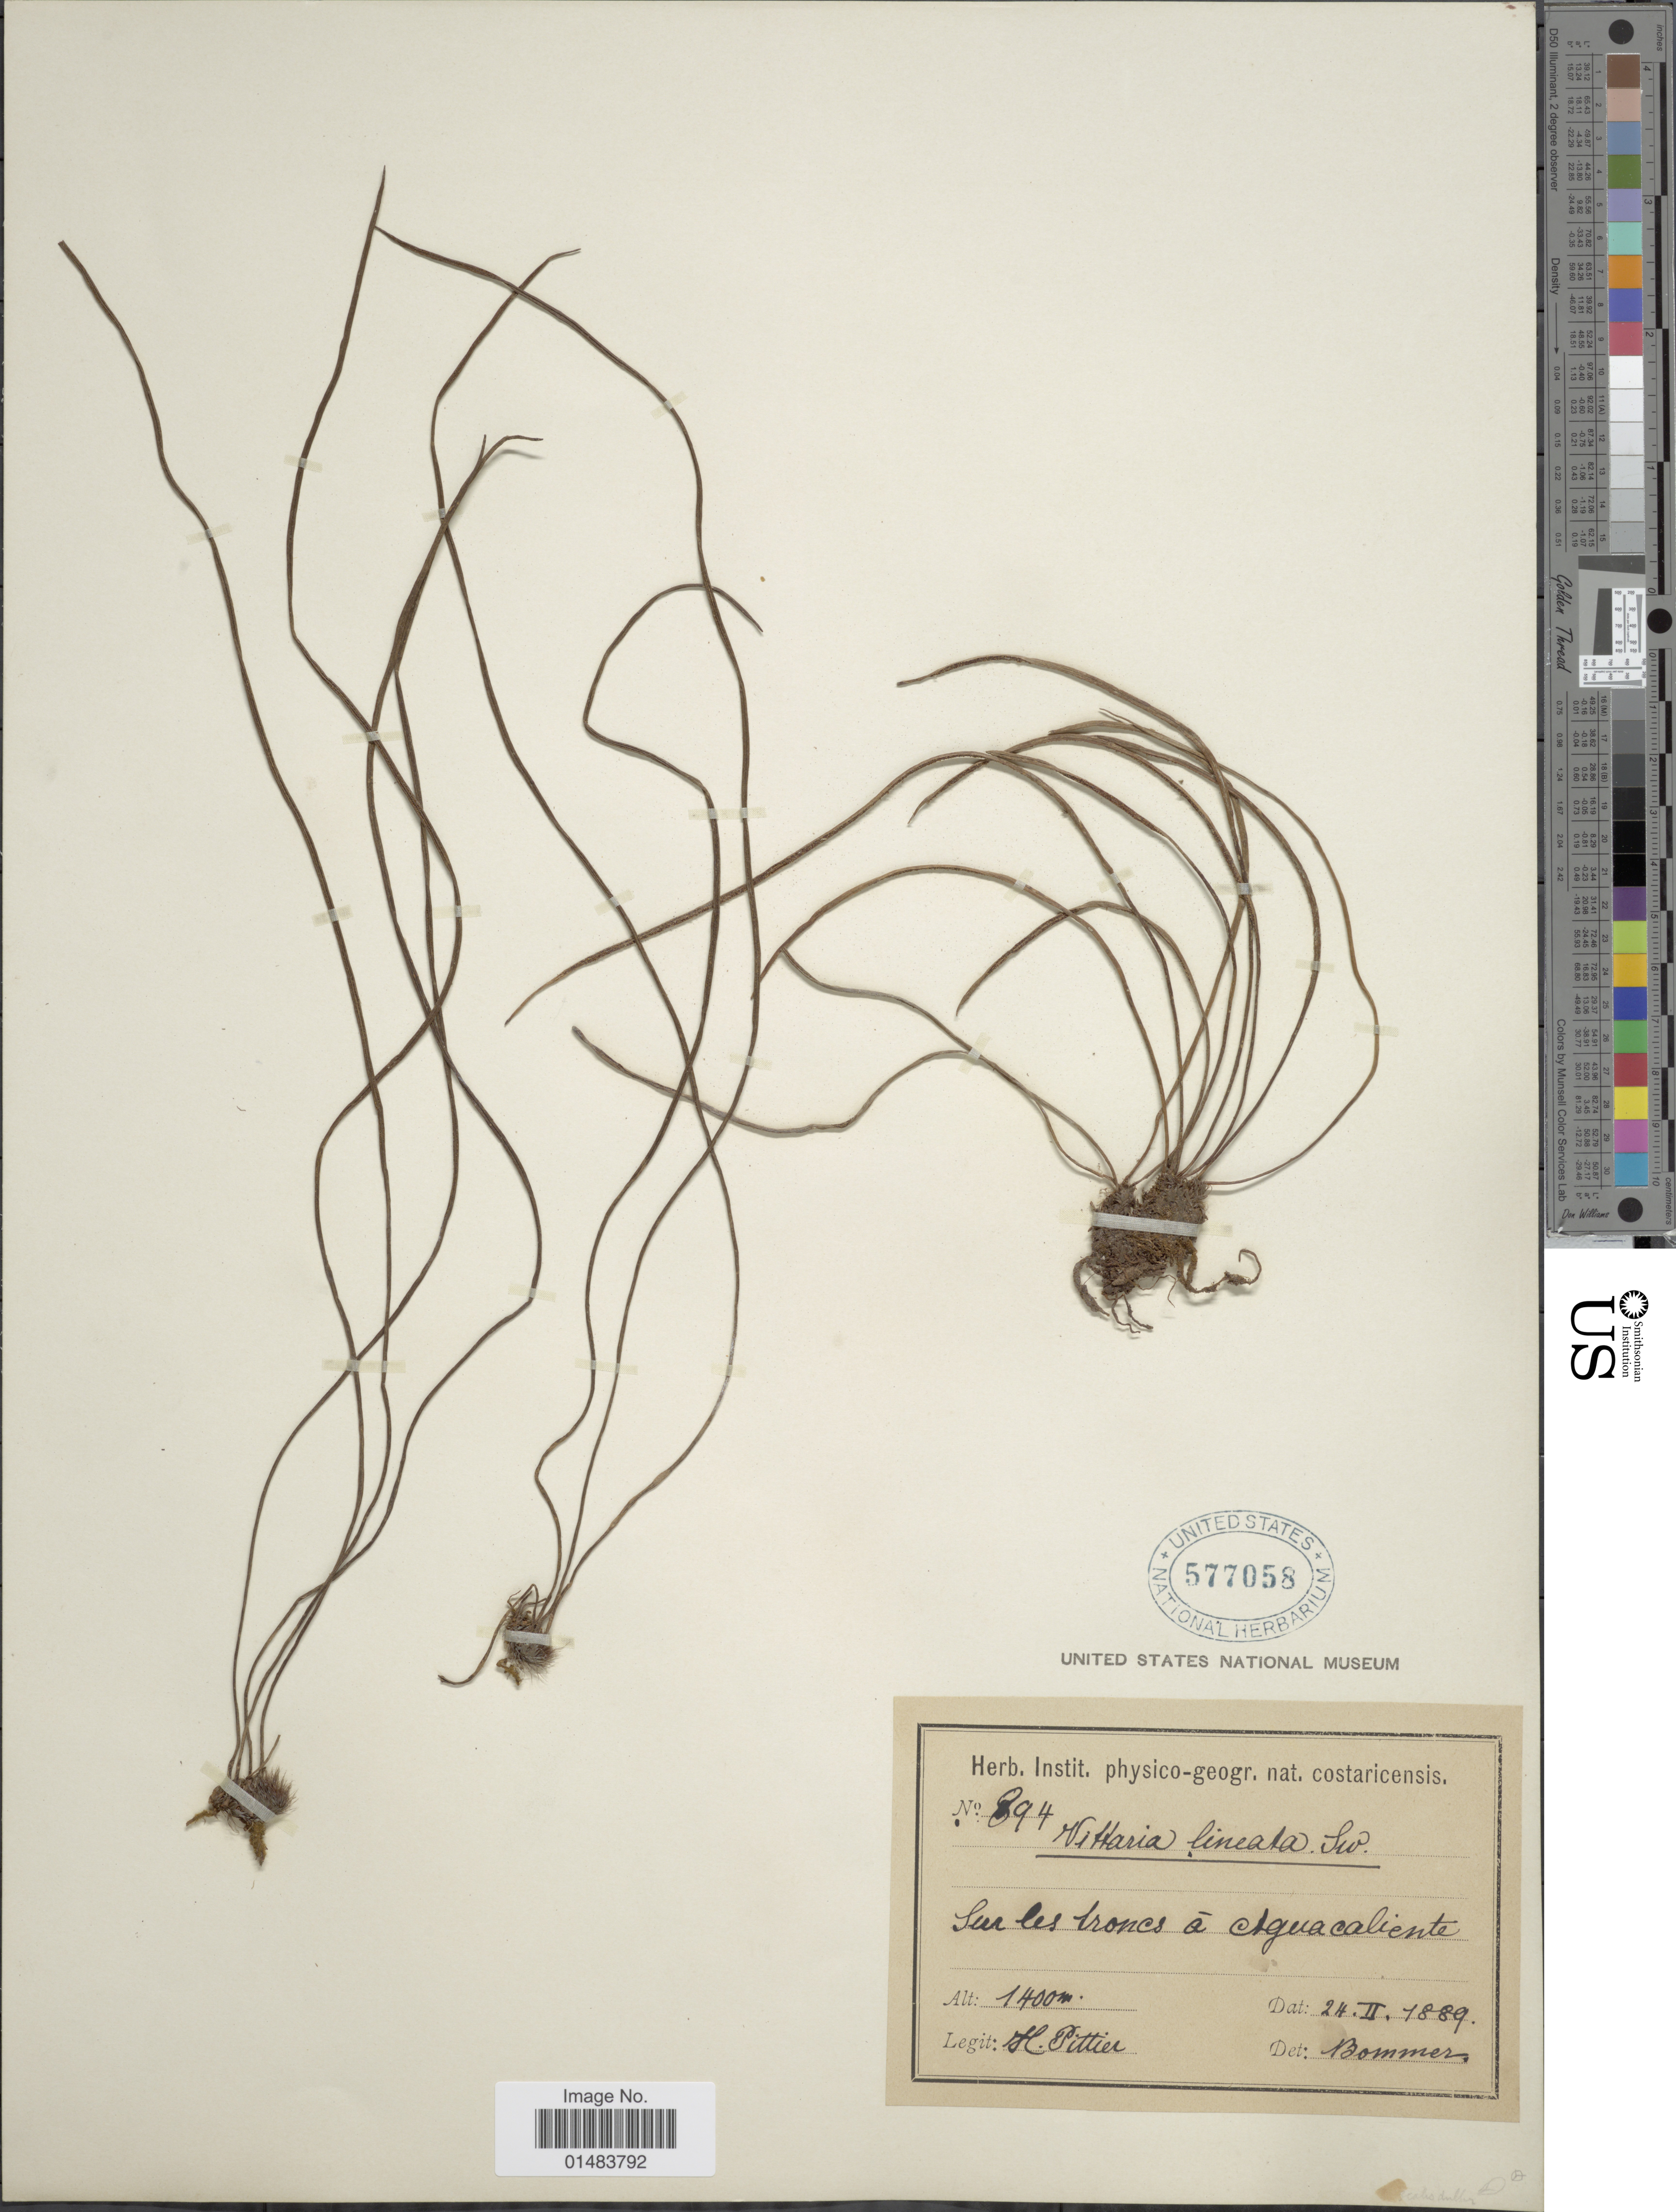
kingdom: Plantae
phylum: Tracheophyta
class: Polypodiopsida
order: Polypodiales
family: Pteridaceae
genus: Vittaria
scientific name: Vittaria lineata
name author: (L.) Sm.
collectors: H. F. Pittier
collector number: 894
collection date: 1889-02-24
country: Costa Rica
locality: Sur les troncs a Aguacaliente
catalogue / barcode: US 577058